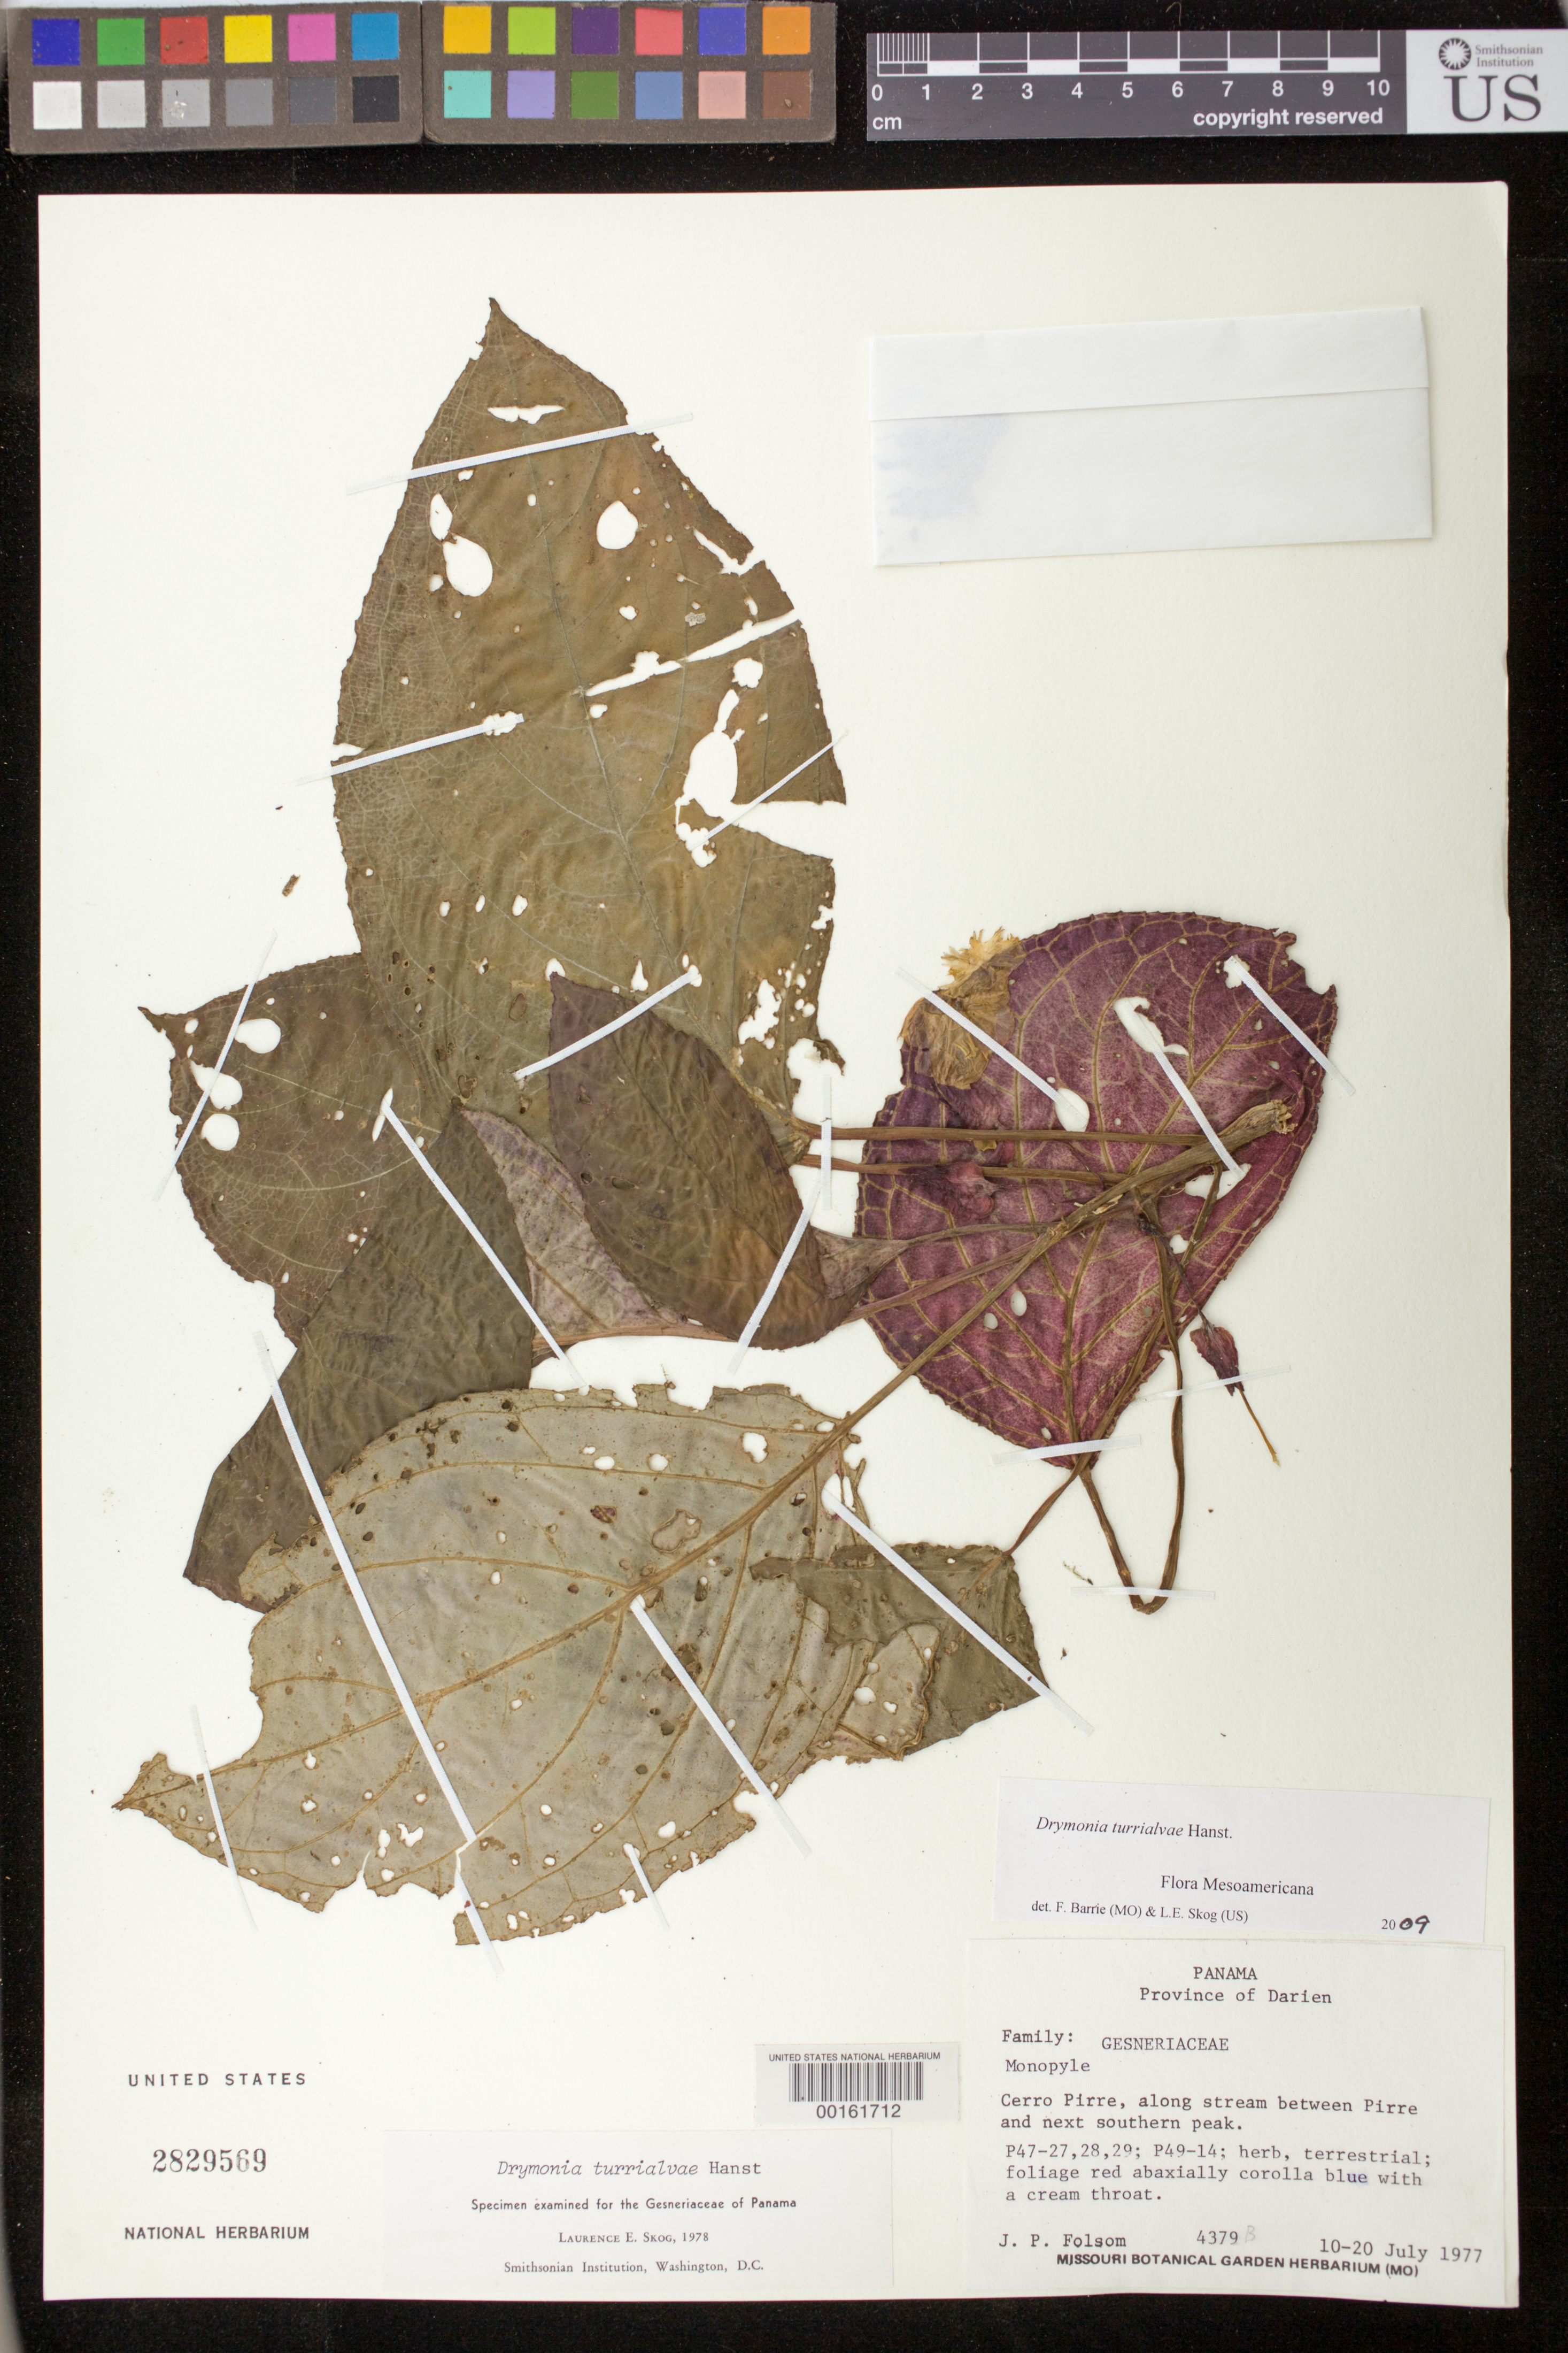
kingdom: Plantae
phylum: Tracheophyta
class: Magnoliopsida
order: Lamiales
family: Gesneriaceae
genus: Monopyle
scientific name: Monopyle macrocarpa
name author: Benth.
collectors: J. P. Folsom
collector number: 4379 A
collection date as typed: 10-20 Jul 1977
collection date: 1977-07-10/1977-07-20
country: Panama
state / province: Darién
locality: Cerro Pirre, along stream between Pirre and next southern peak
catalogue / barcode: US 2829569